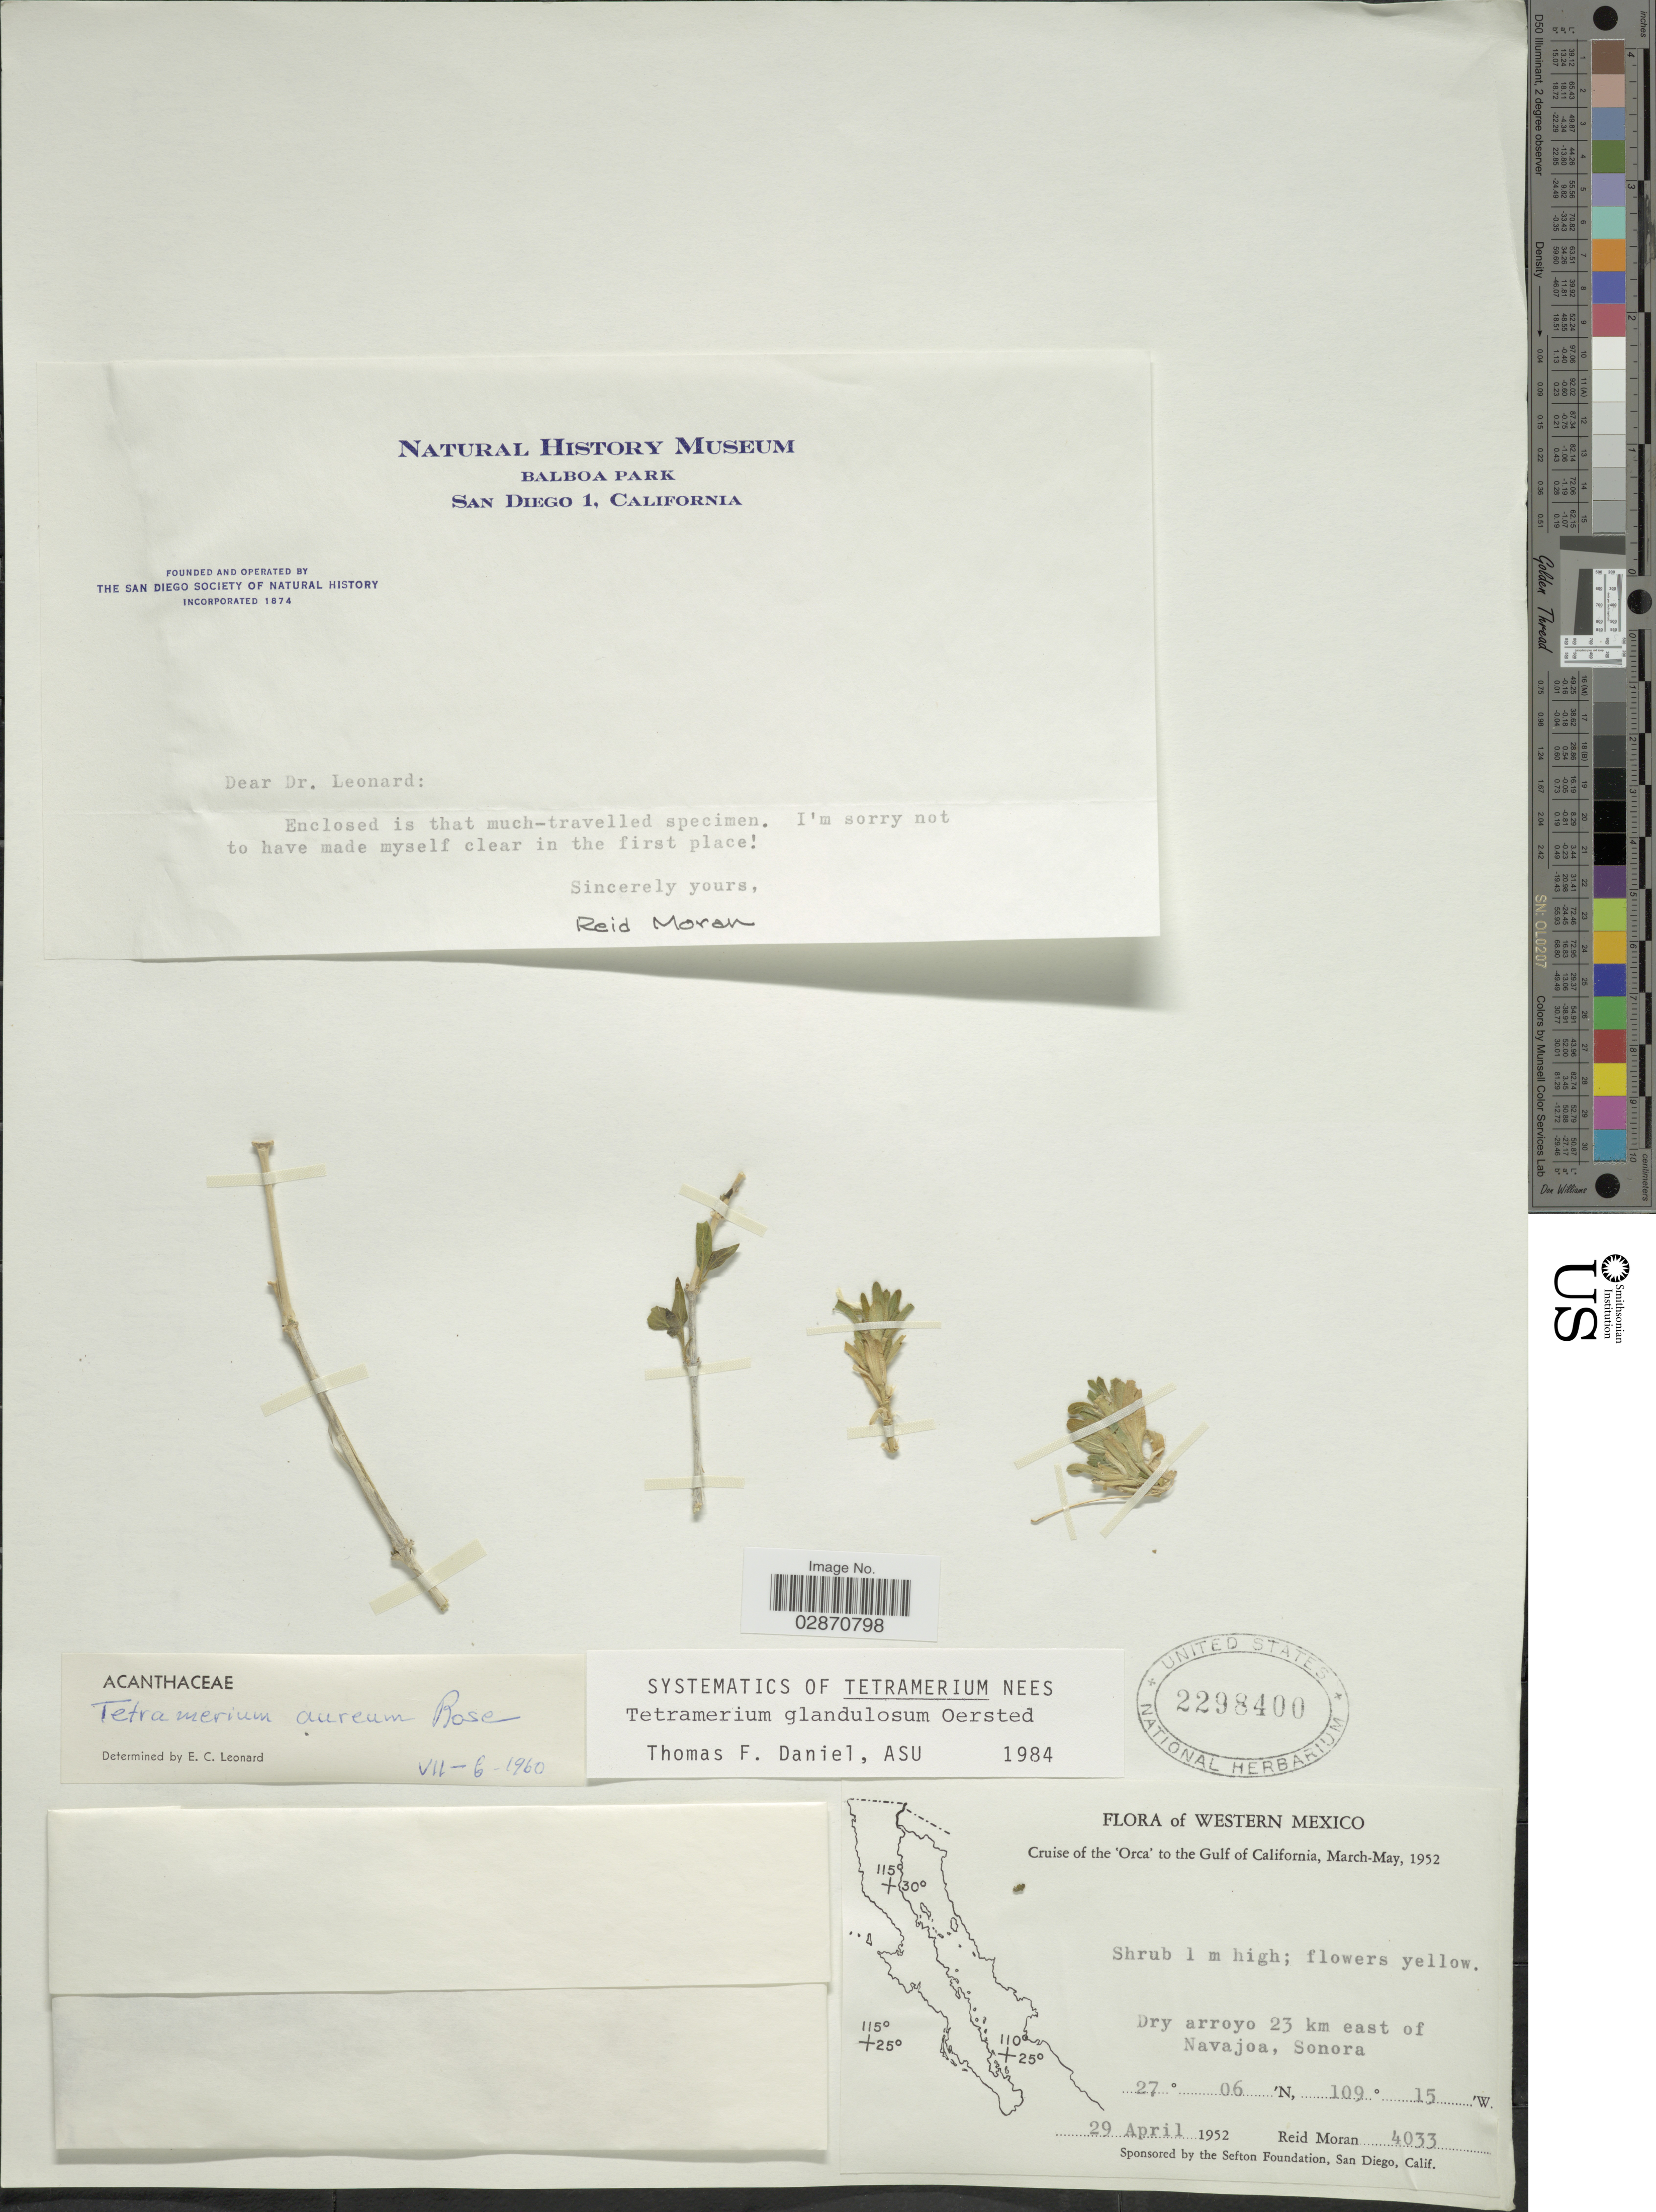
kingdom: Plantae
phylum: Tracheophyta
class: Magnoliopsida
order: Lamiales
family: Acanthaceae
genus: Tetramerium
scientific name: Tetramerium glandulosum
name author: Oerst.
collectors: R. Moran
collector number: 4033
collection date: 1952-04-29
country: Mexico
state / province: Sonora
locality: Gulf of California. Dry arroyo 23 km east of Navajoa.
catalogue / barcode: US 2298400